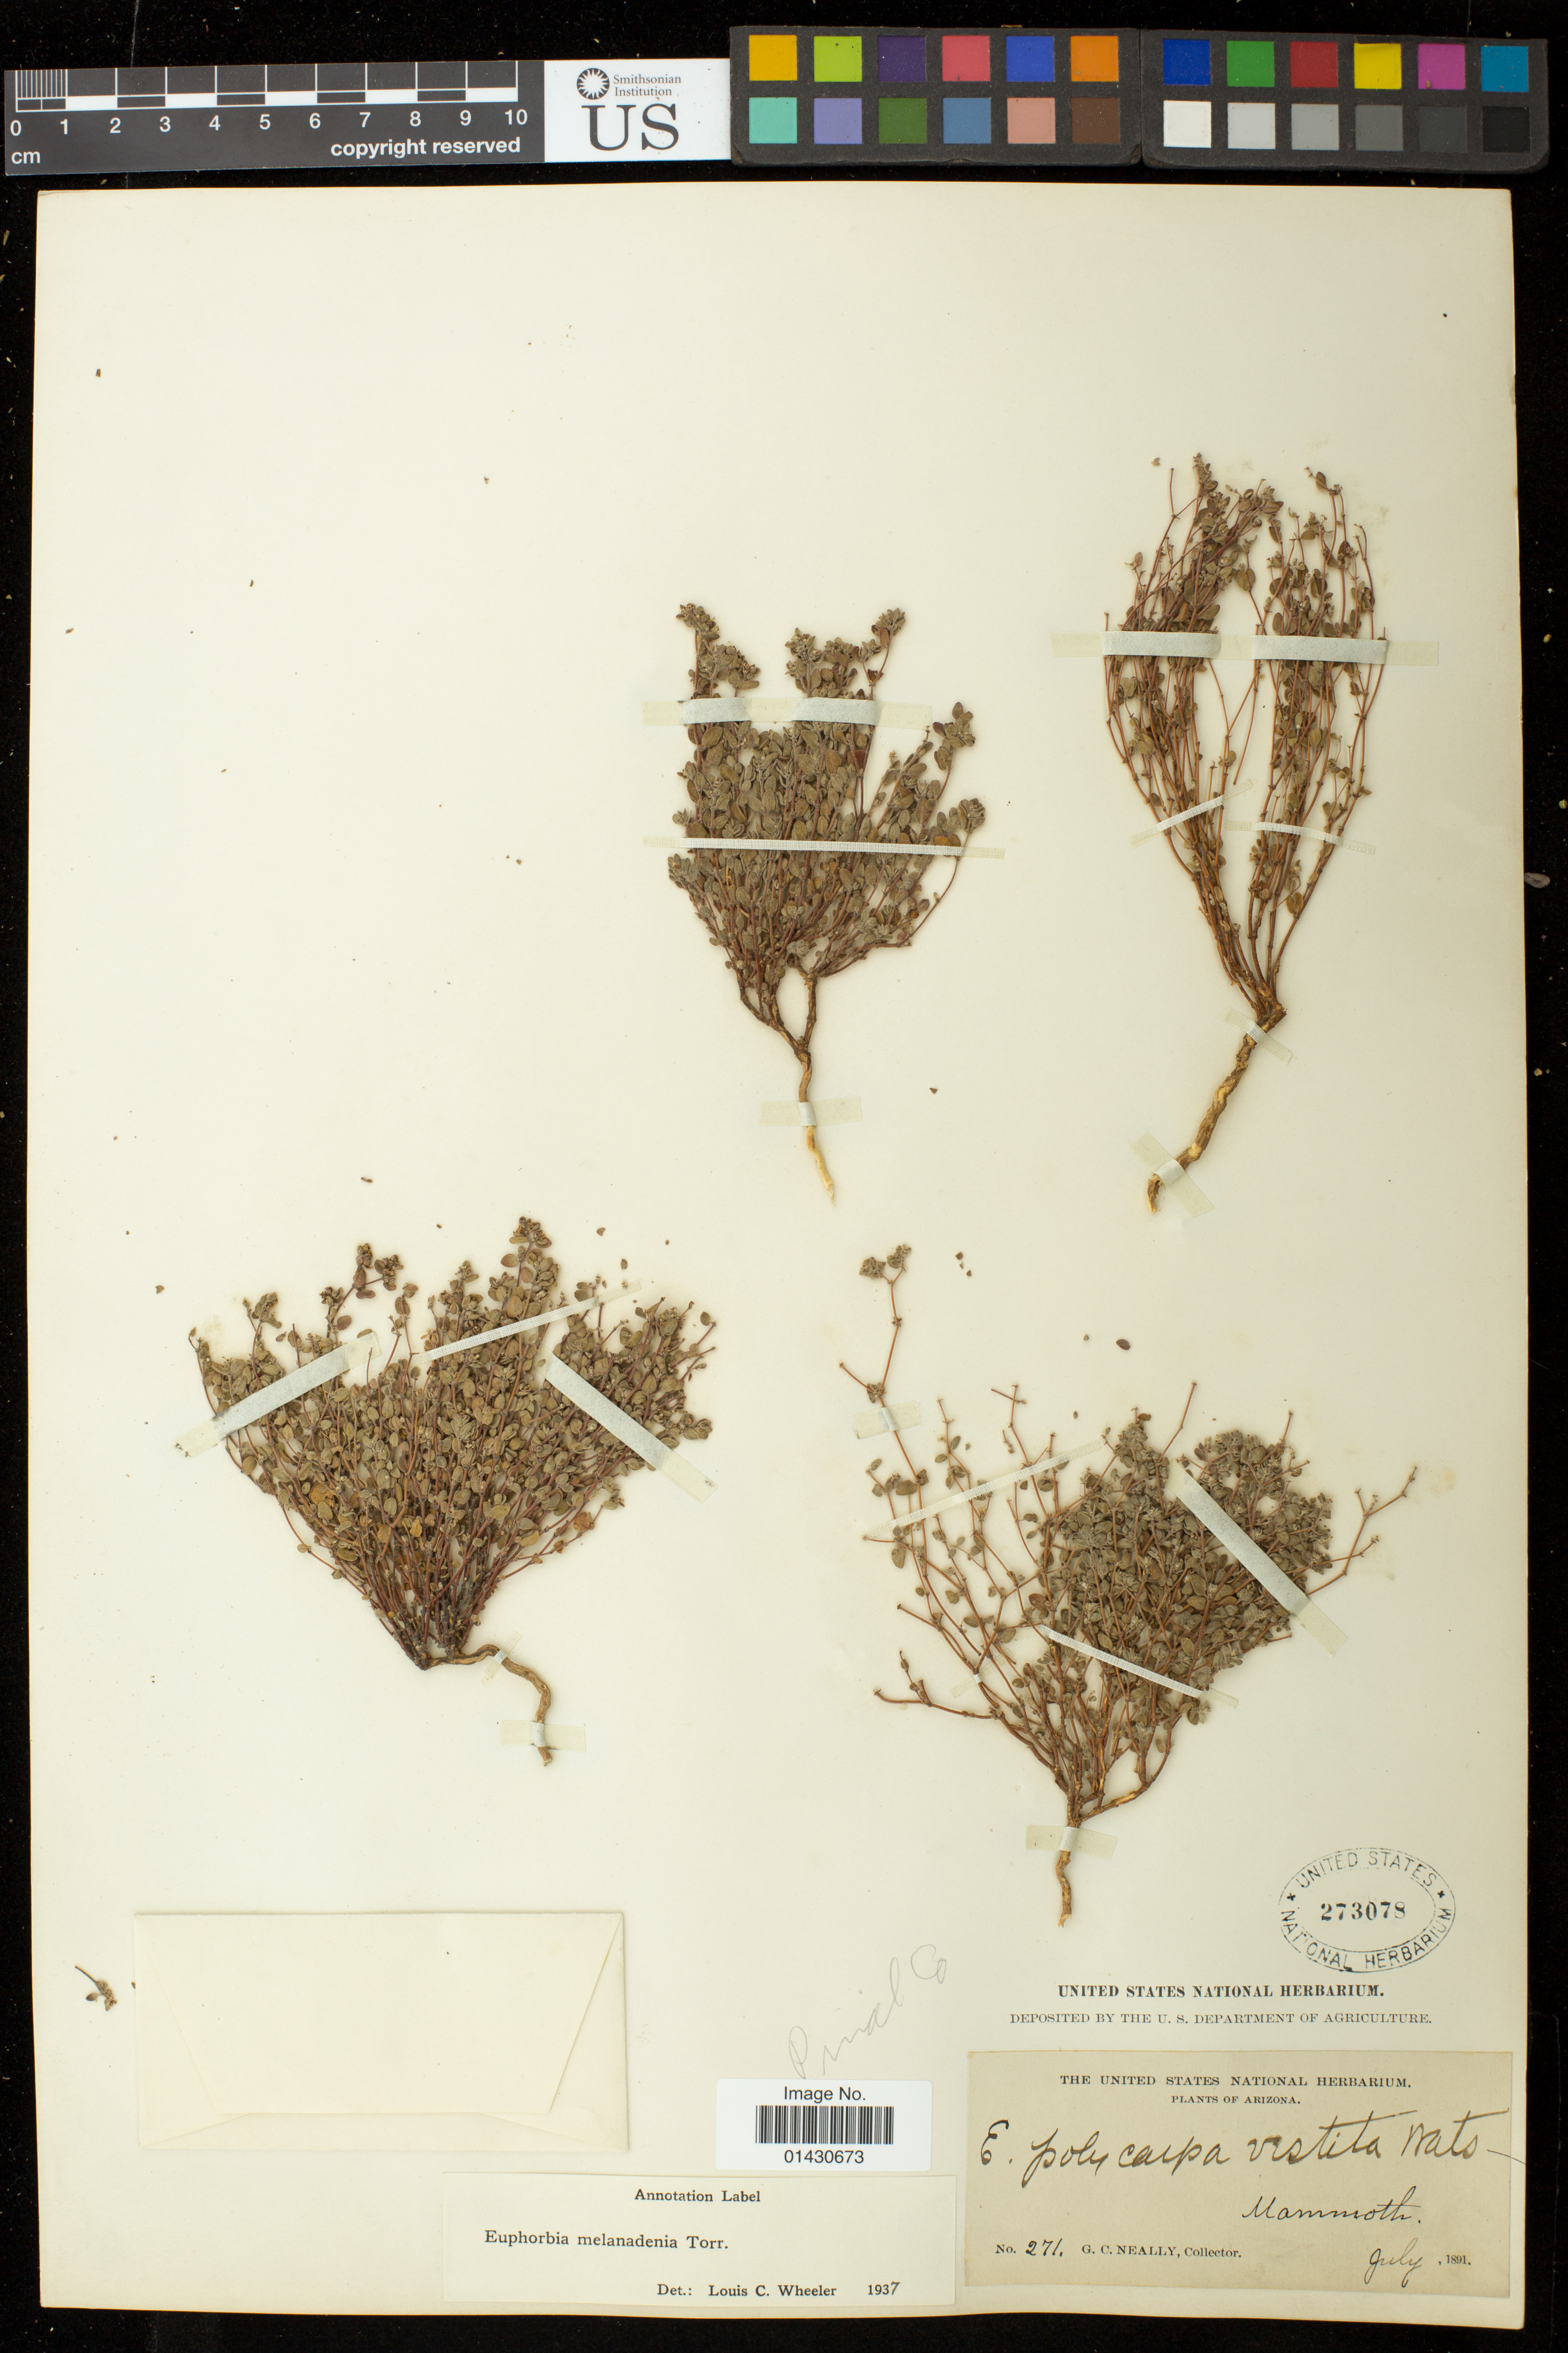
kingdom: Plantae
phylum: Tracheophyta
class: Magnoliopsida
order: Malpighiales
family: Euphorbiaceae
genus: Euphorbia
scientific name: Euphorbia melanadenia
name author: Torr.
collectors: G. Neally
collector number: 271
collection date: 1891-07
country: United States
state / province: Arizona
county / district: Pinal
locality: Mammoth.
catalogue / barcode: US 273078